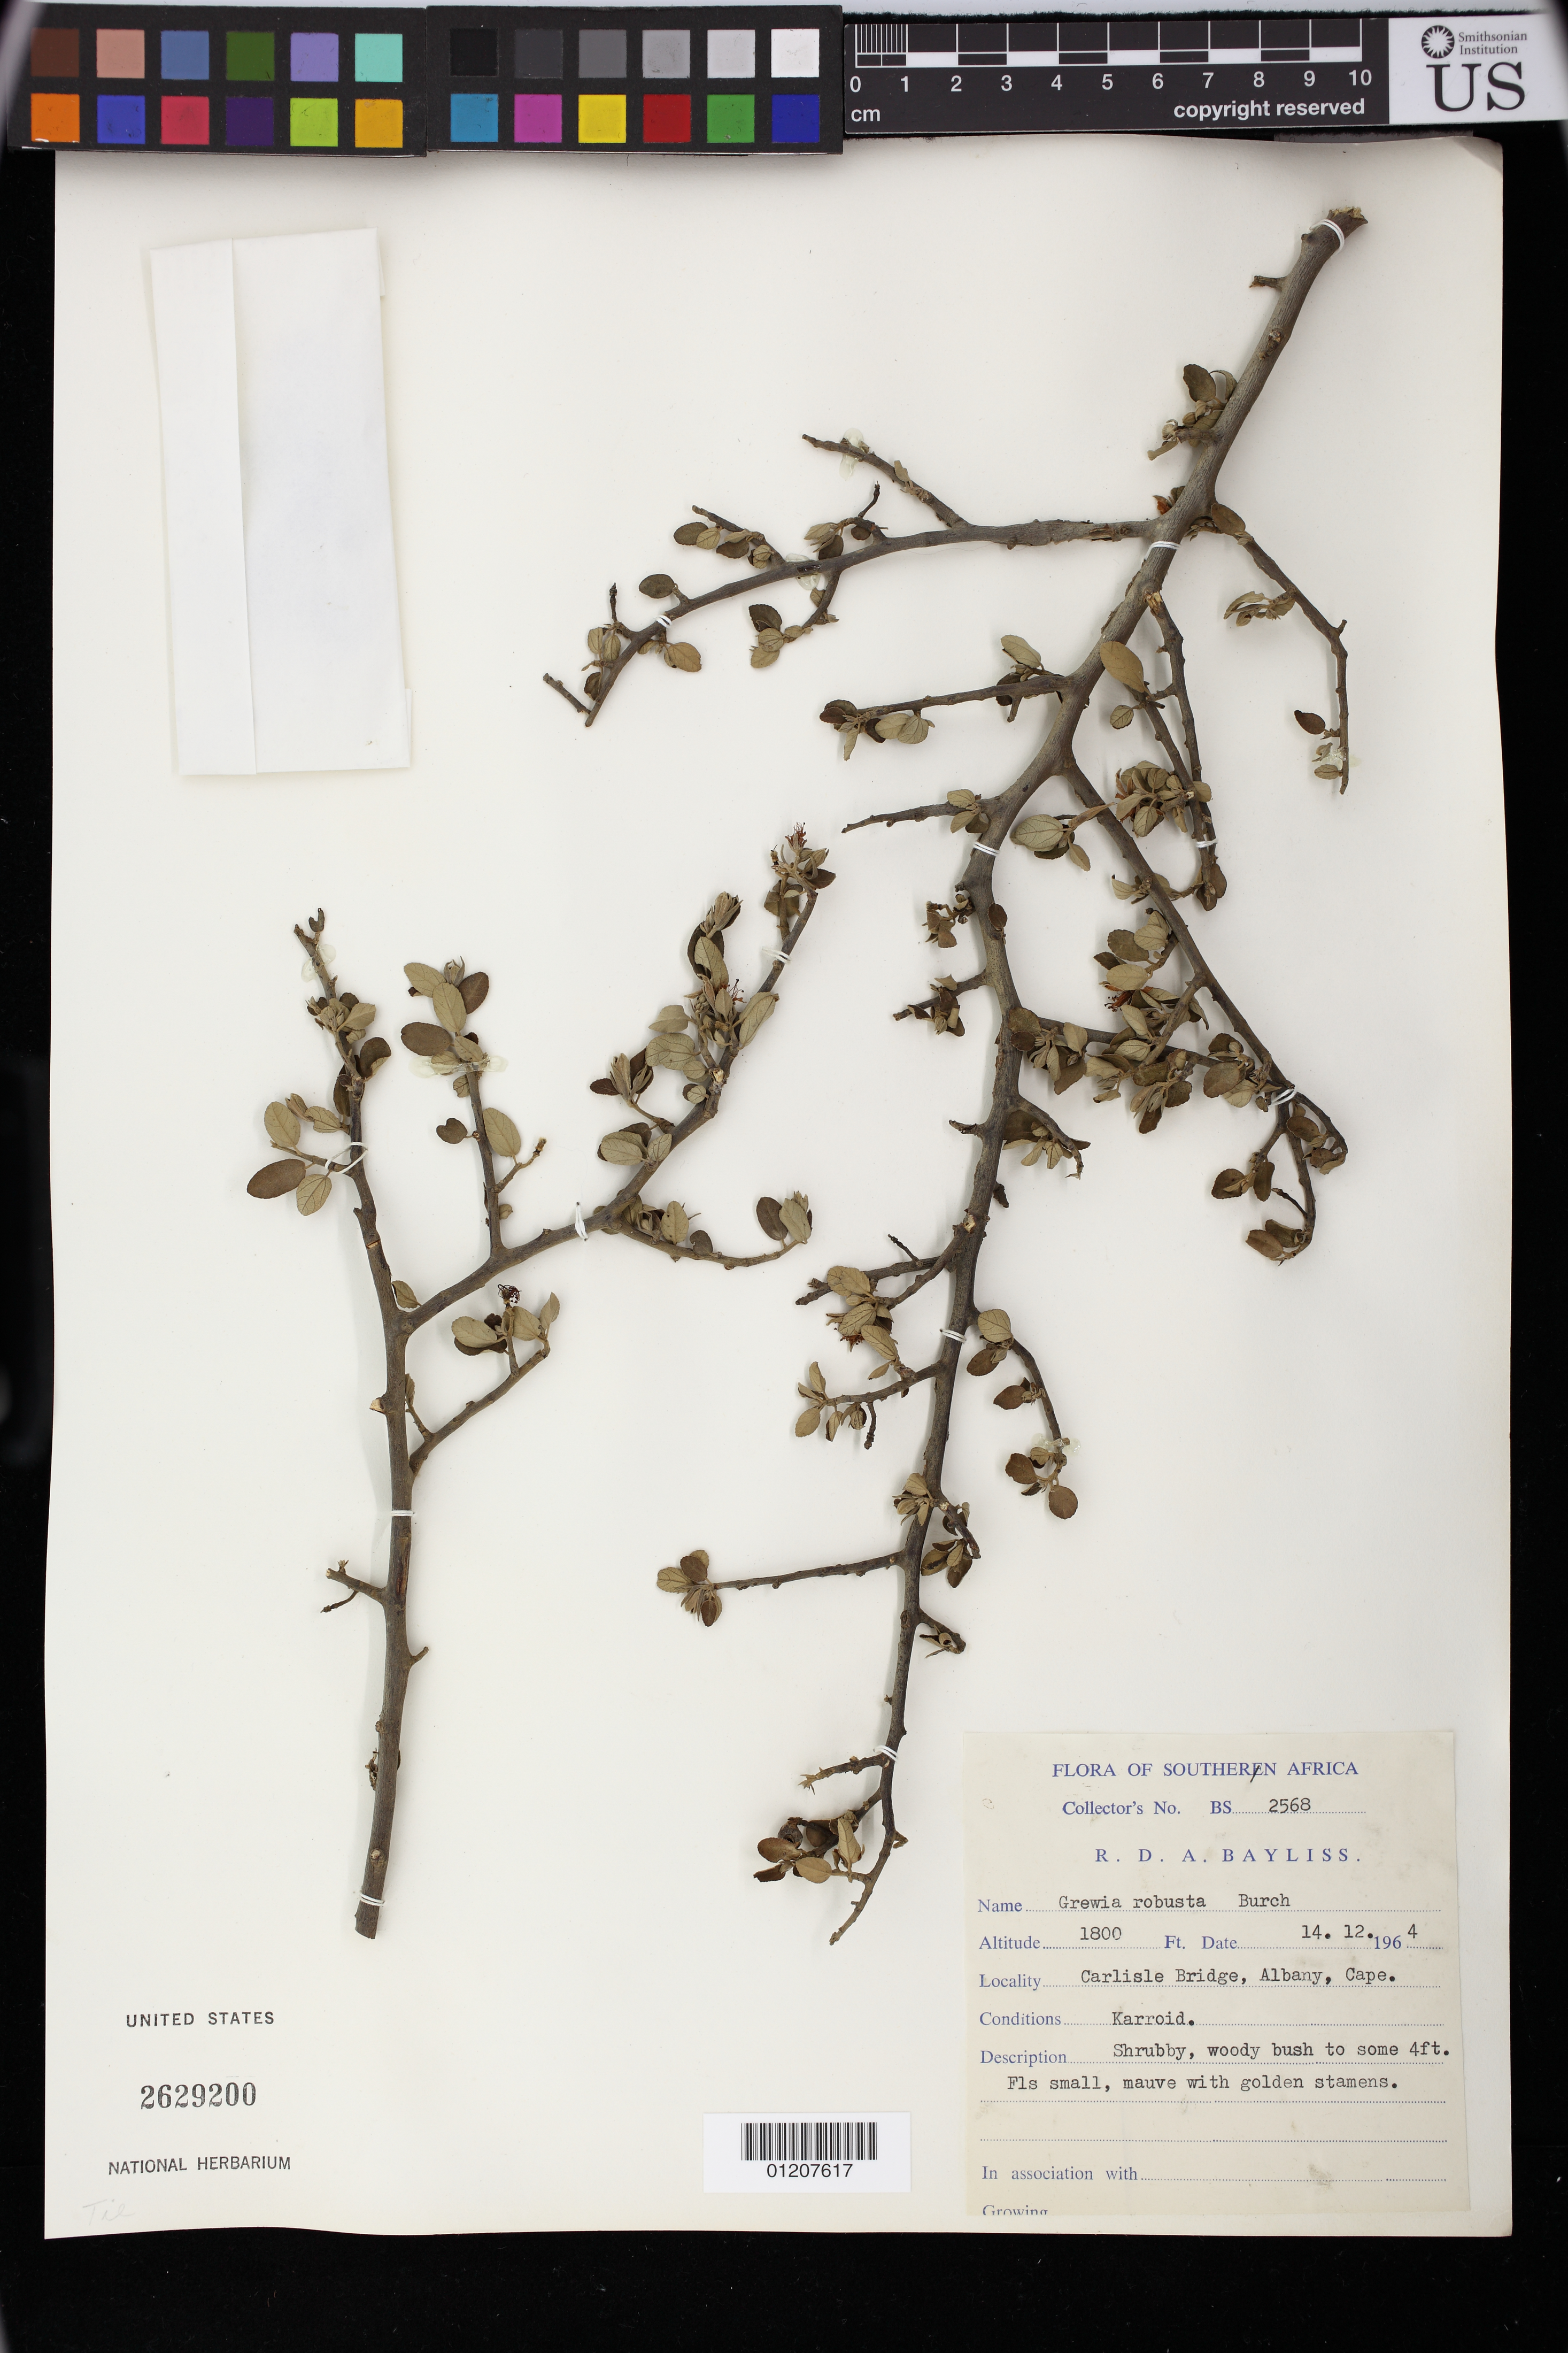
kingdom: Plantae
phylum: Tracheophyta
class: Magnoliopsida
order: Malvales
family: Malvaceae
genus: Grewia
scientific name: Grewia robusta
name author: Burch.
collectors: R. D. Bayliss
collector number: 2568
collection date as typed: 14 Dec 1964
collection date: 1964-12-14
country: South Africa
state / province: Northern Cape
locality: Carlisle Bridge, Albany, Cape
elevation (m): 549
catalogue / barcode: US 2629200